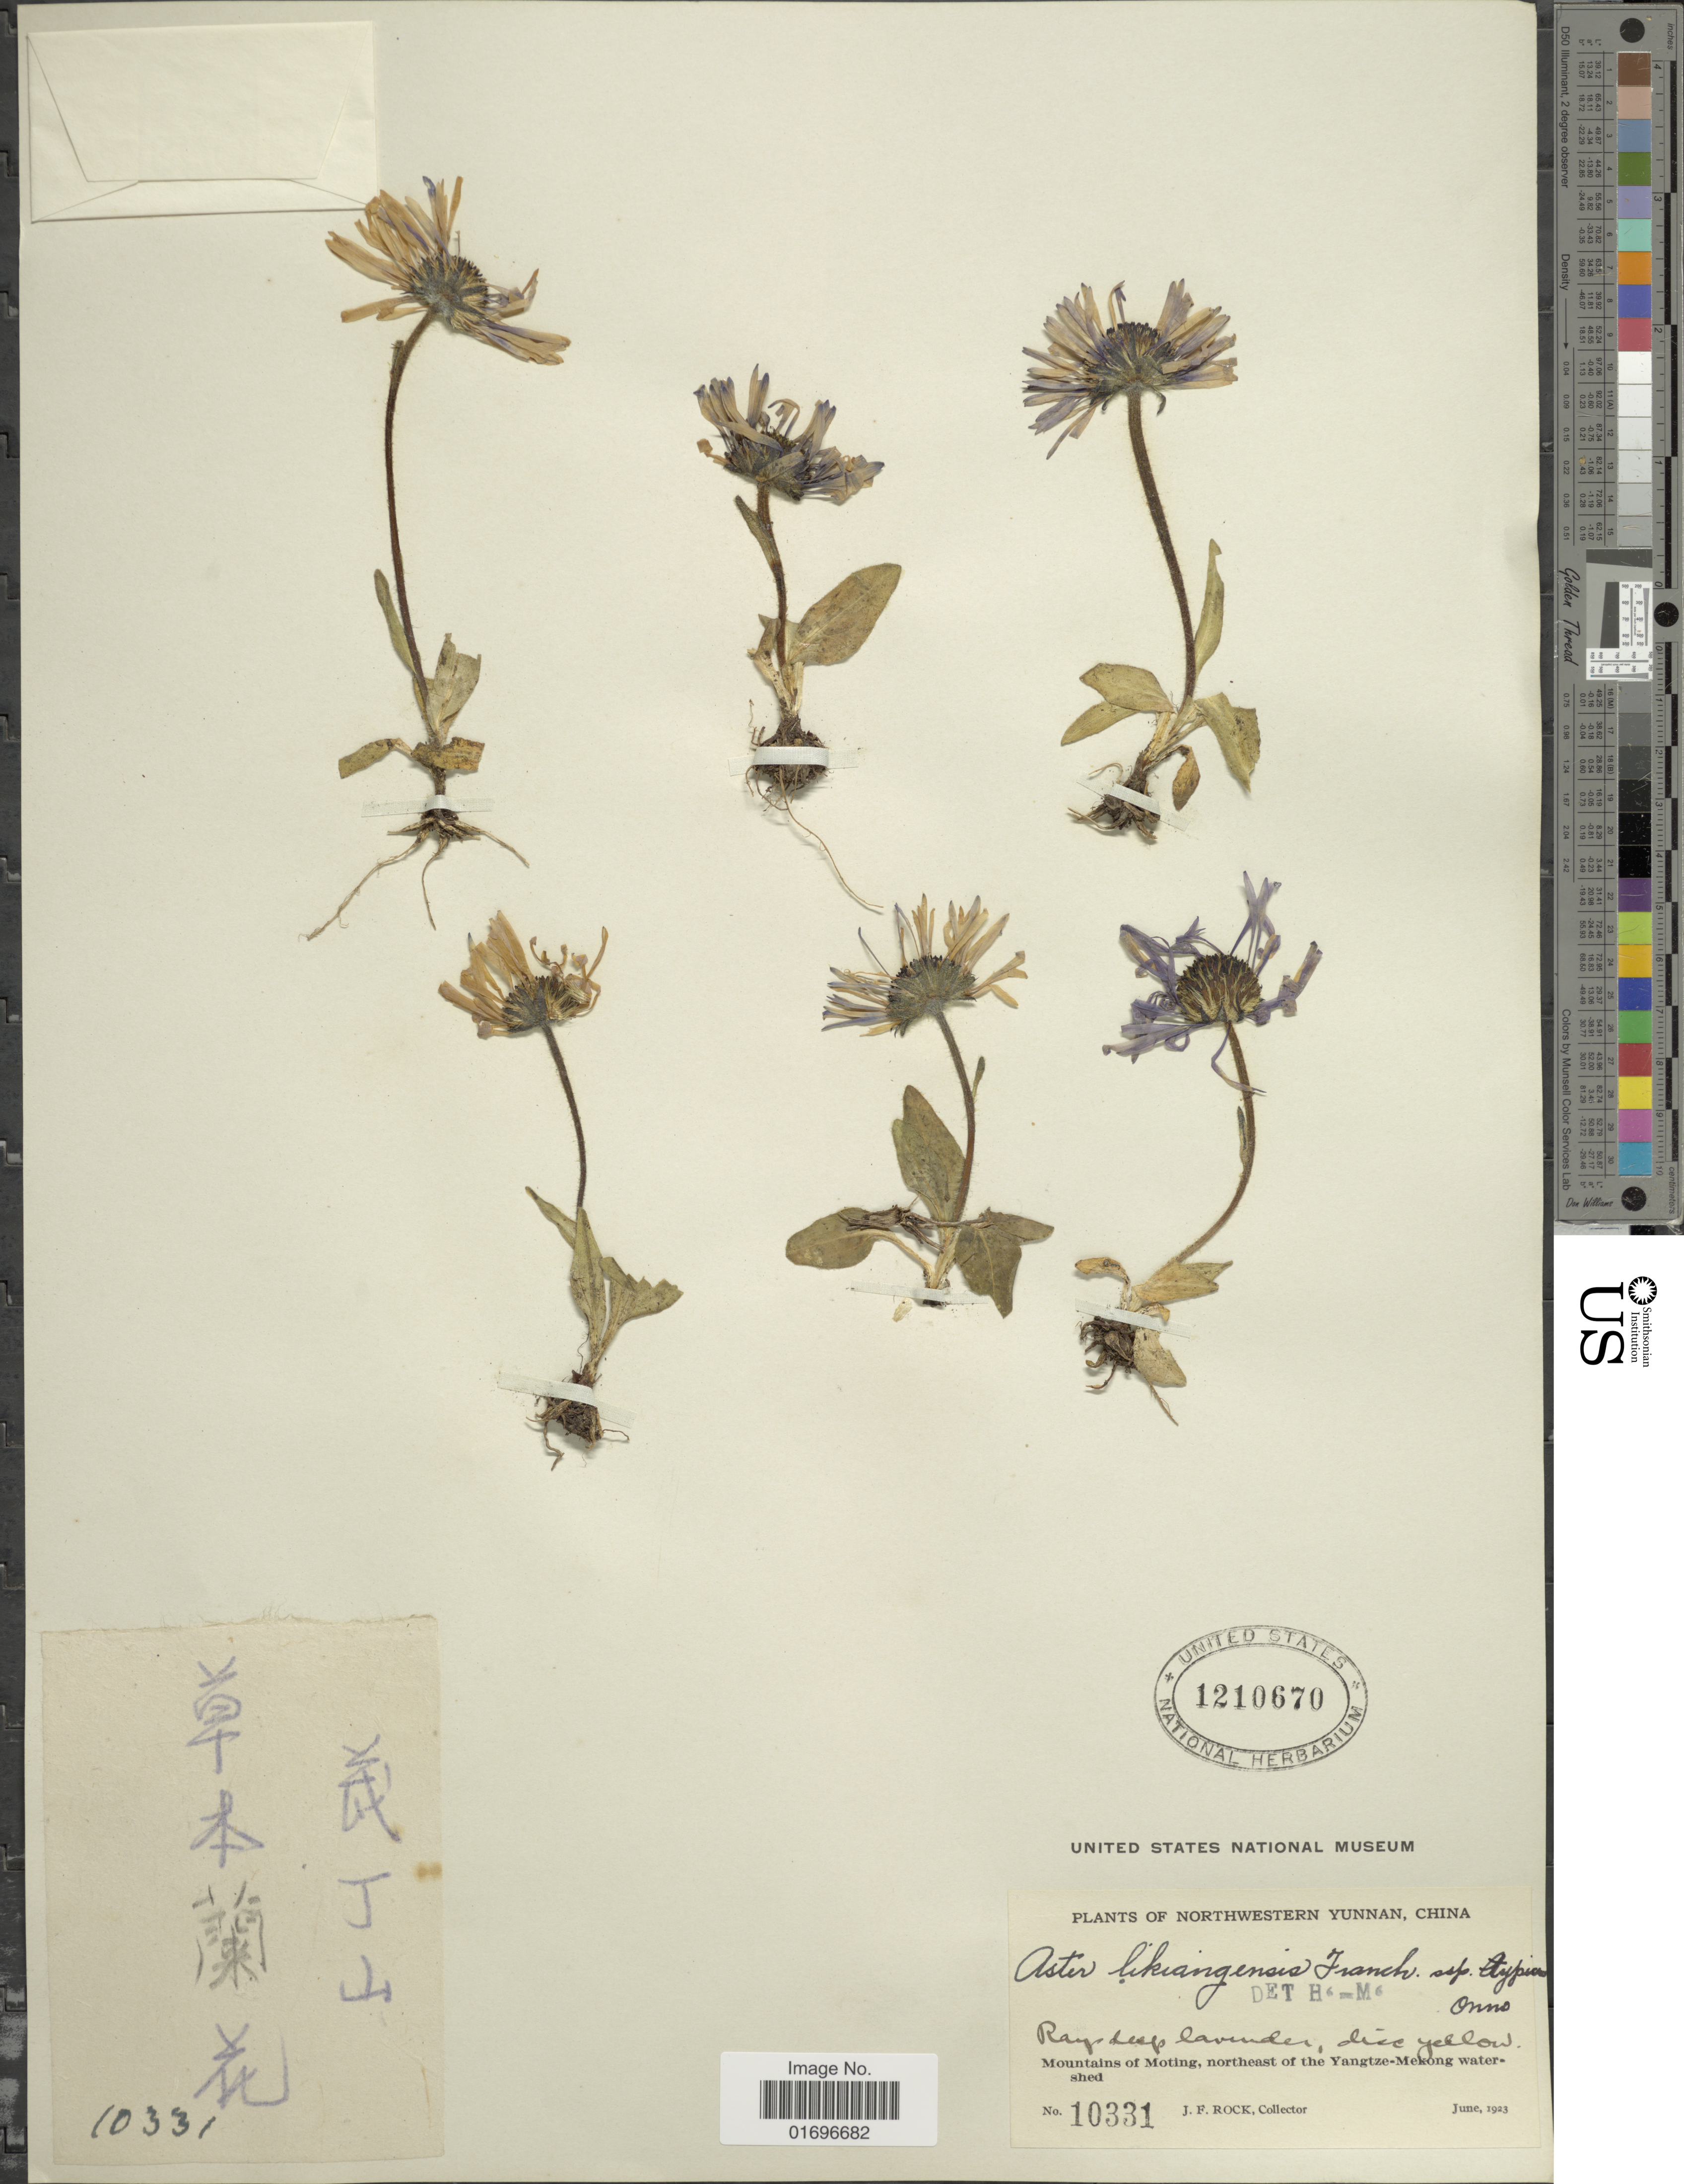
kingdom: Plantae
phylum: Tracheophyta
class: Magnoliopsida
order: Asterales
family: Asteraceae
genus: Aster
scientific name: Aster likiangensis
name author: Franch.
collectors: J. Rock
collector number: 10331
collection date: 1923-06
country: China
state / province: Yunnan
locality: Northwestern Yunnan, China. Mountains of Moting, northeast of the Yangtze-Mekong watershed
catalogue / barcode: US 1210670